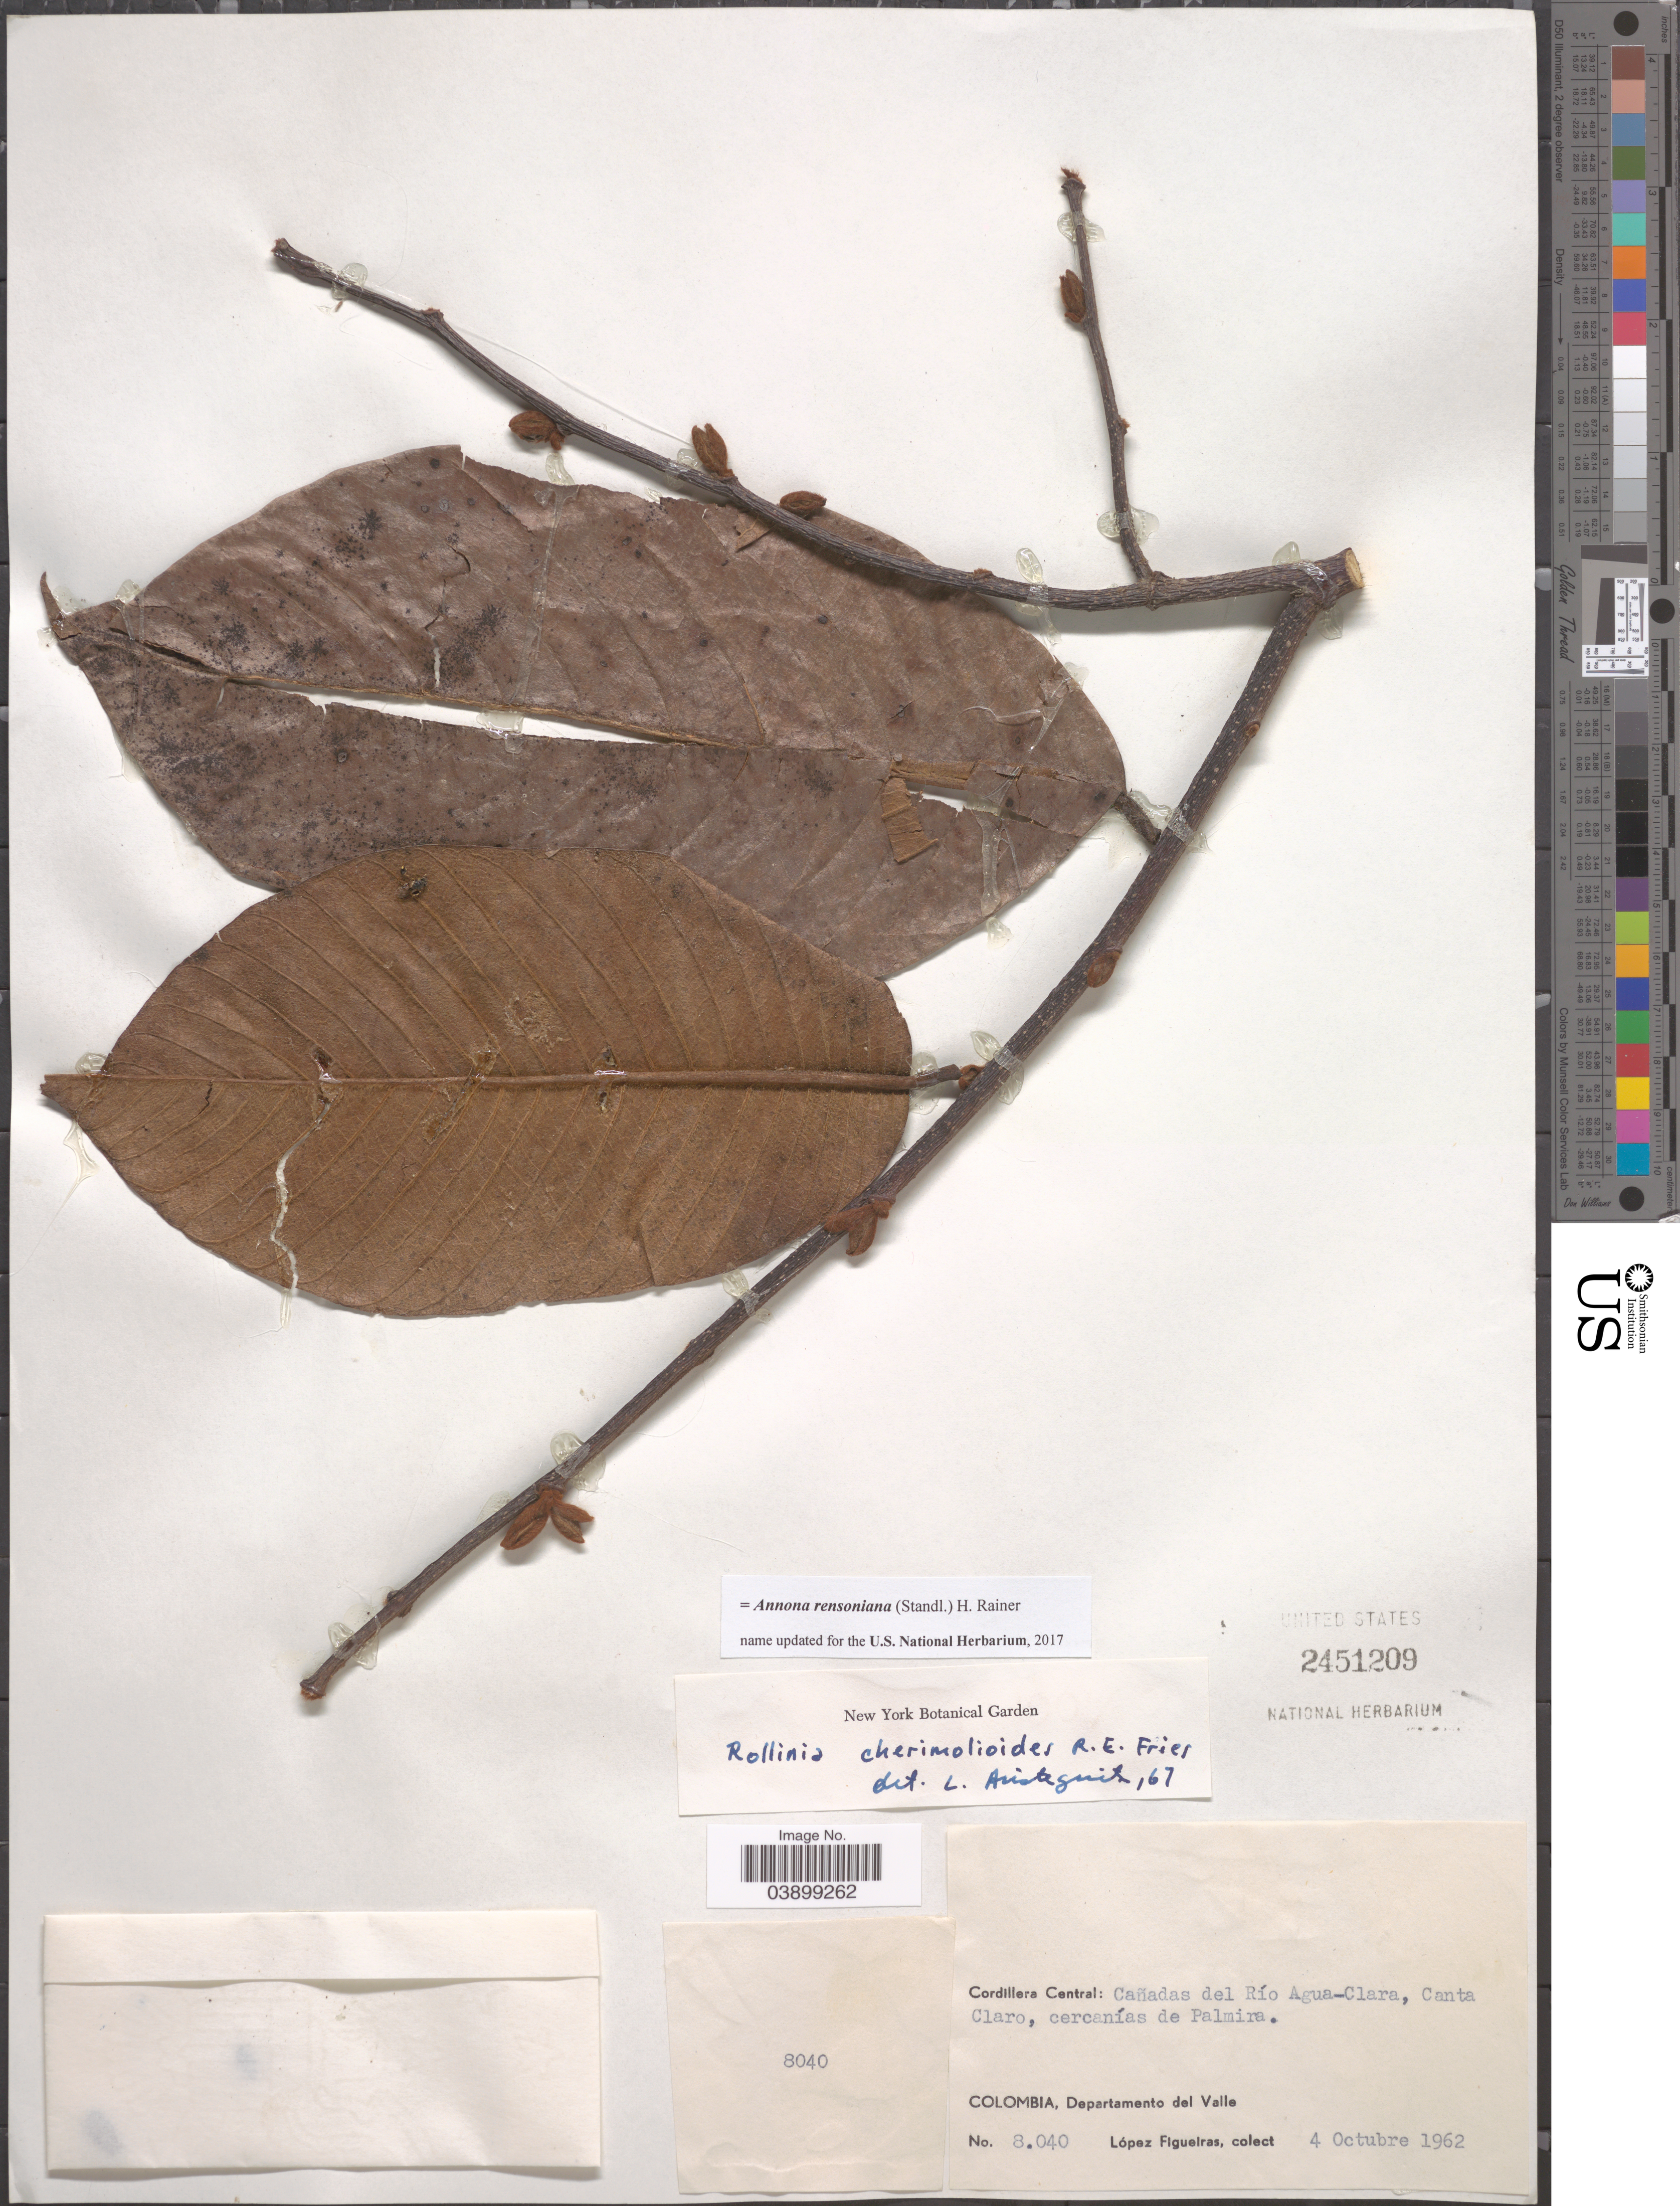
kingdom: Plantae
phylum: Tracheophyta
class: Magnoliopsida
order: Magnoliales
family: Annonaceae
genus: Annona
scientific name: Annona rensoniana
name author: (Standl.) H. Rainer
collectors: M. López Figueiras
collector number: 8040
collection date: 1962-10-04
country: Colombia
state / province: Valle del Cauca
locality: Cordillera Central: Cañadas del Río Agua-Clara, Canta Claro, cercanías de Palmira. Departamento del Valle.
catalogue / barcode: US 2451209